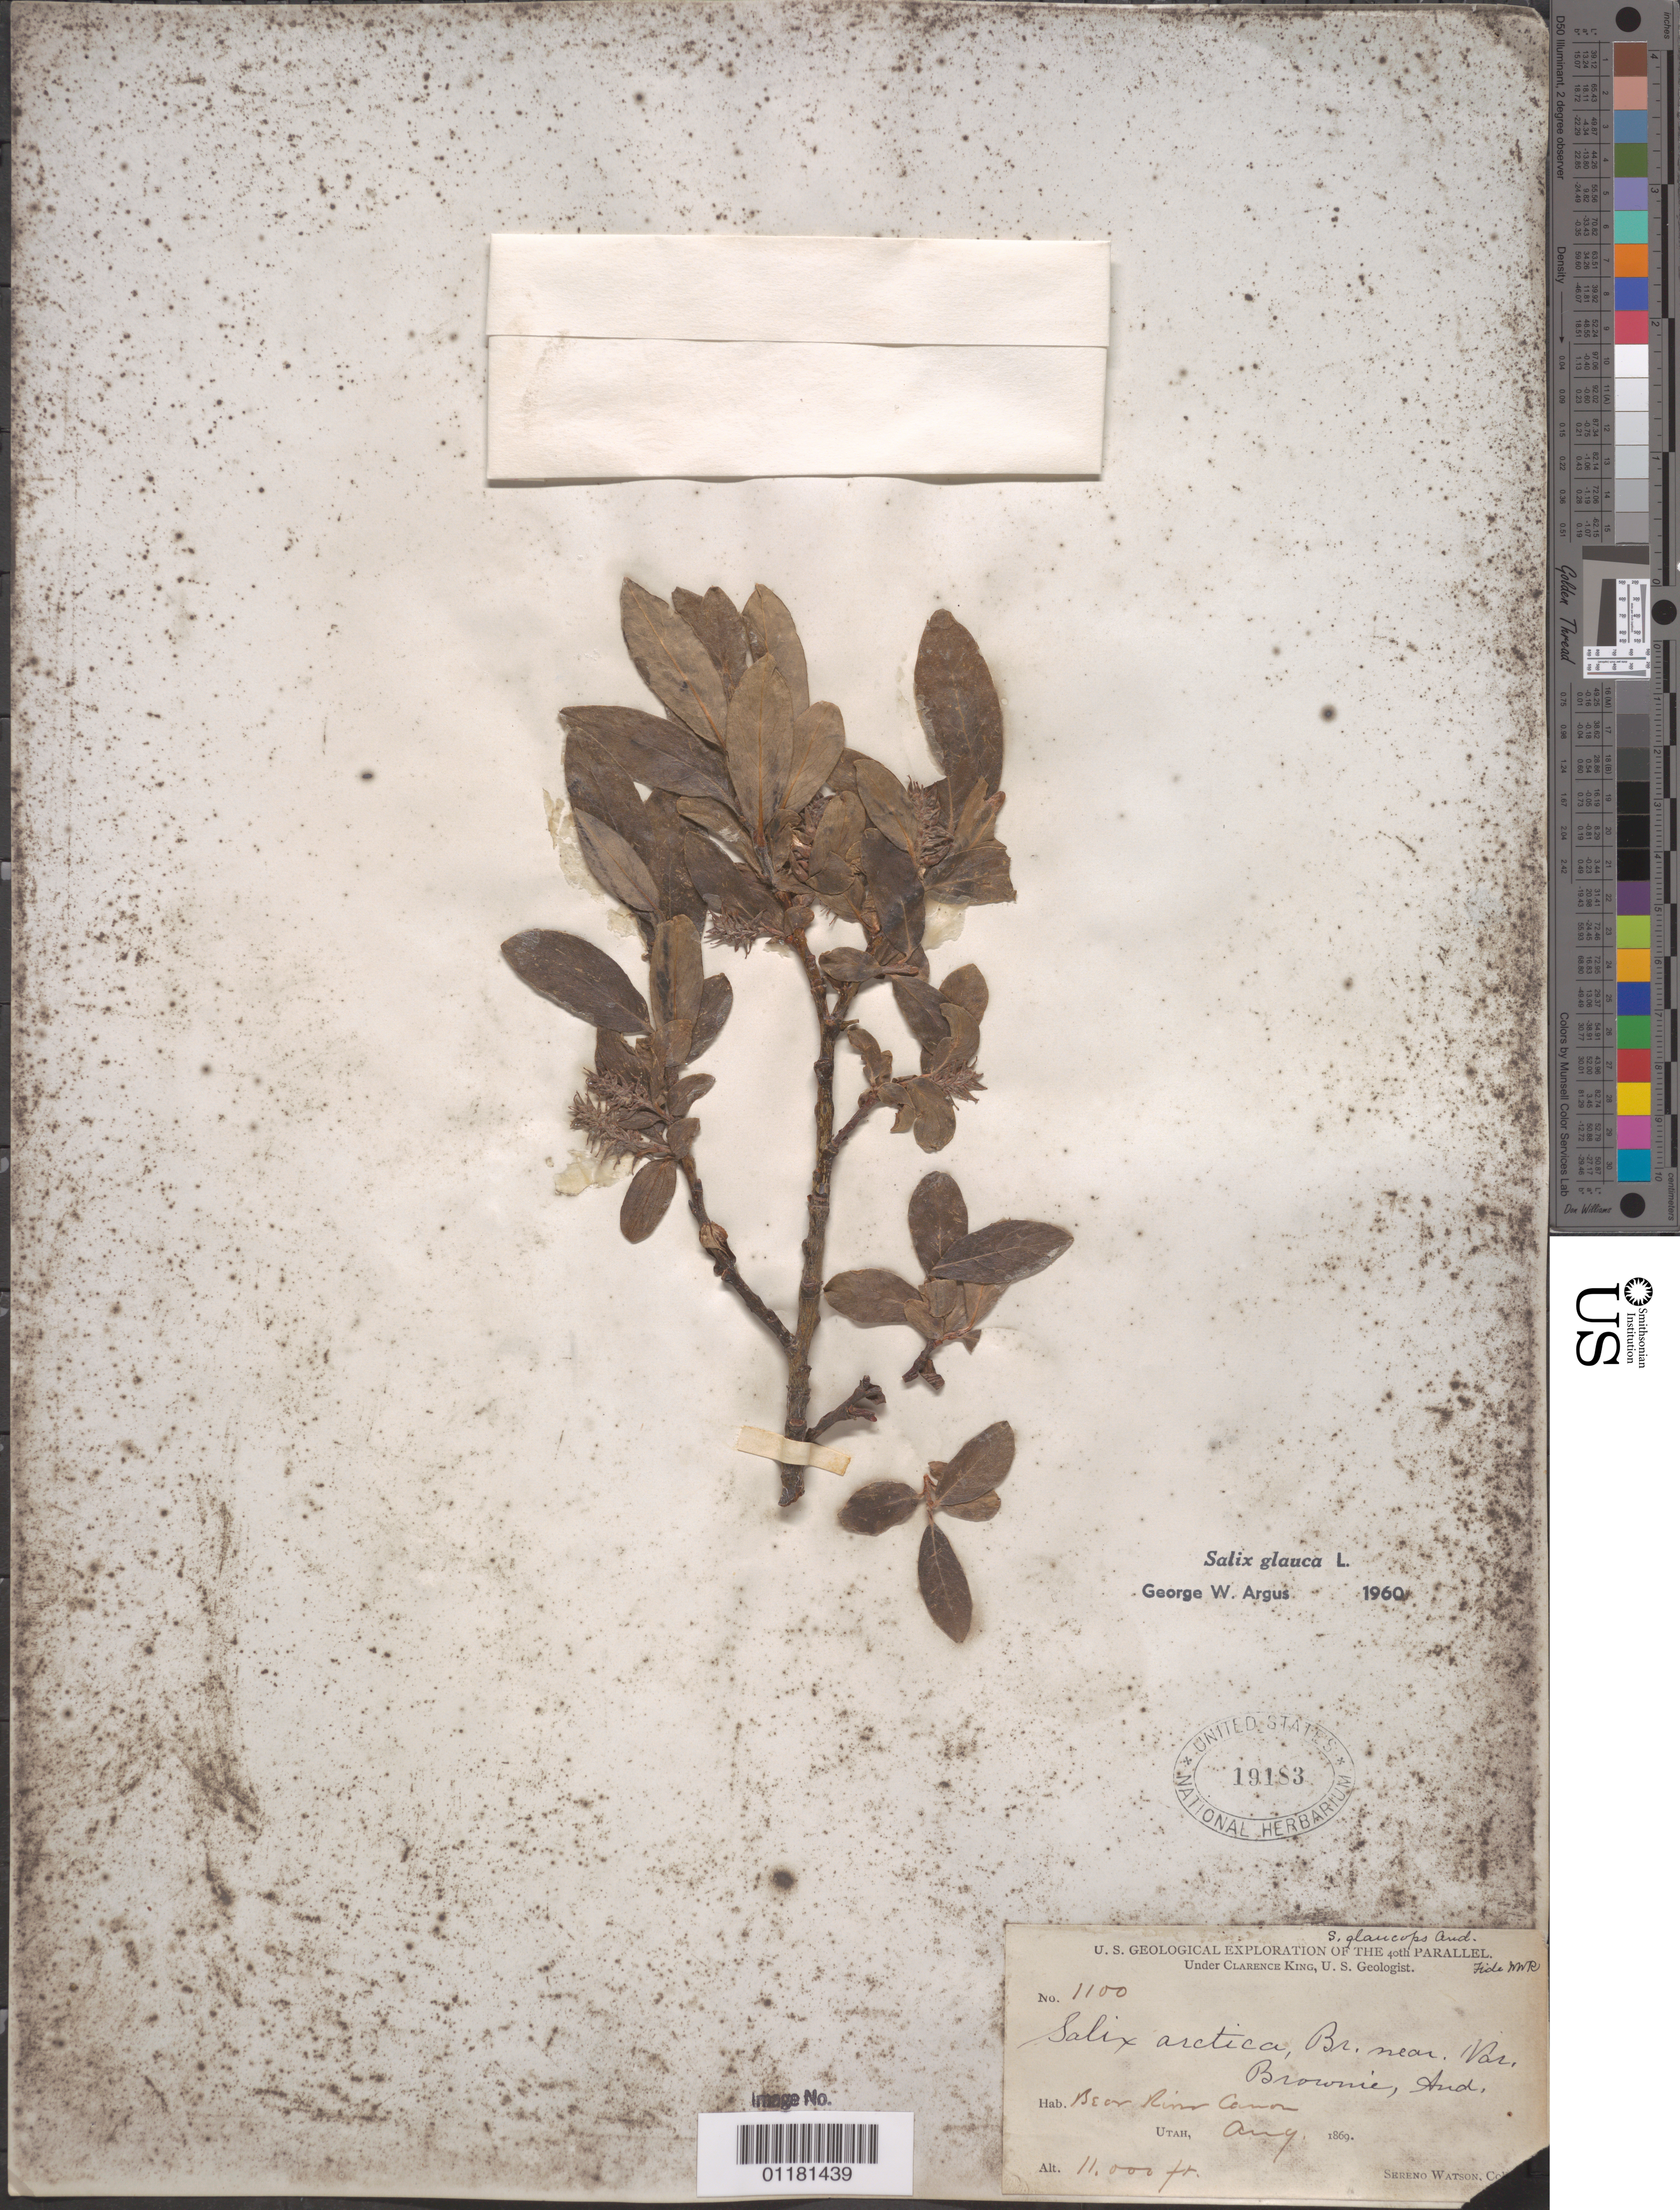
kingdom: Plantae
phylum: Tracheophyta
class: Magnoliopsida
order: Malpighiales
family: Salicaceae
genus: Salix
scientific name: Salix glauca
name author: L.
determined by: Argus, G. W.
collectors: S. Watson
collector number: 1100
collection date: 1869-08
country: United States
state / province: Utah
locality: Bear River Canyon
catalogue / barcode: US 19183